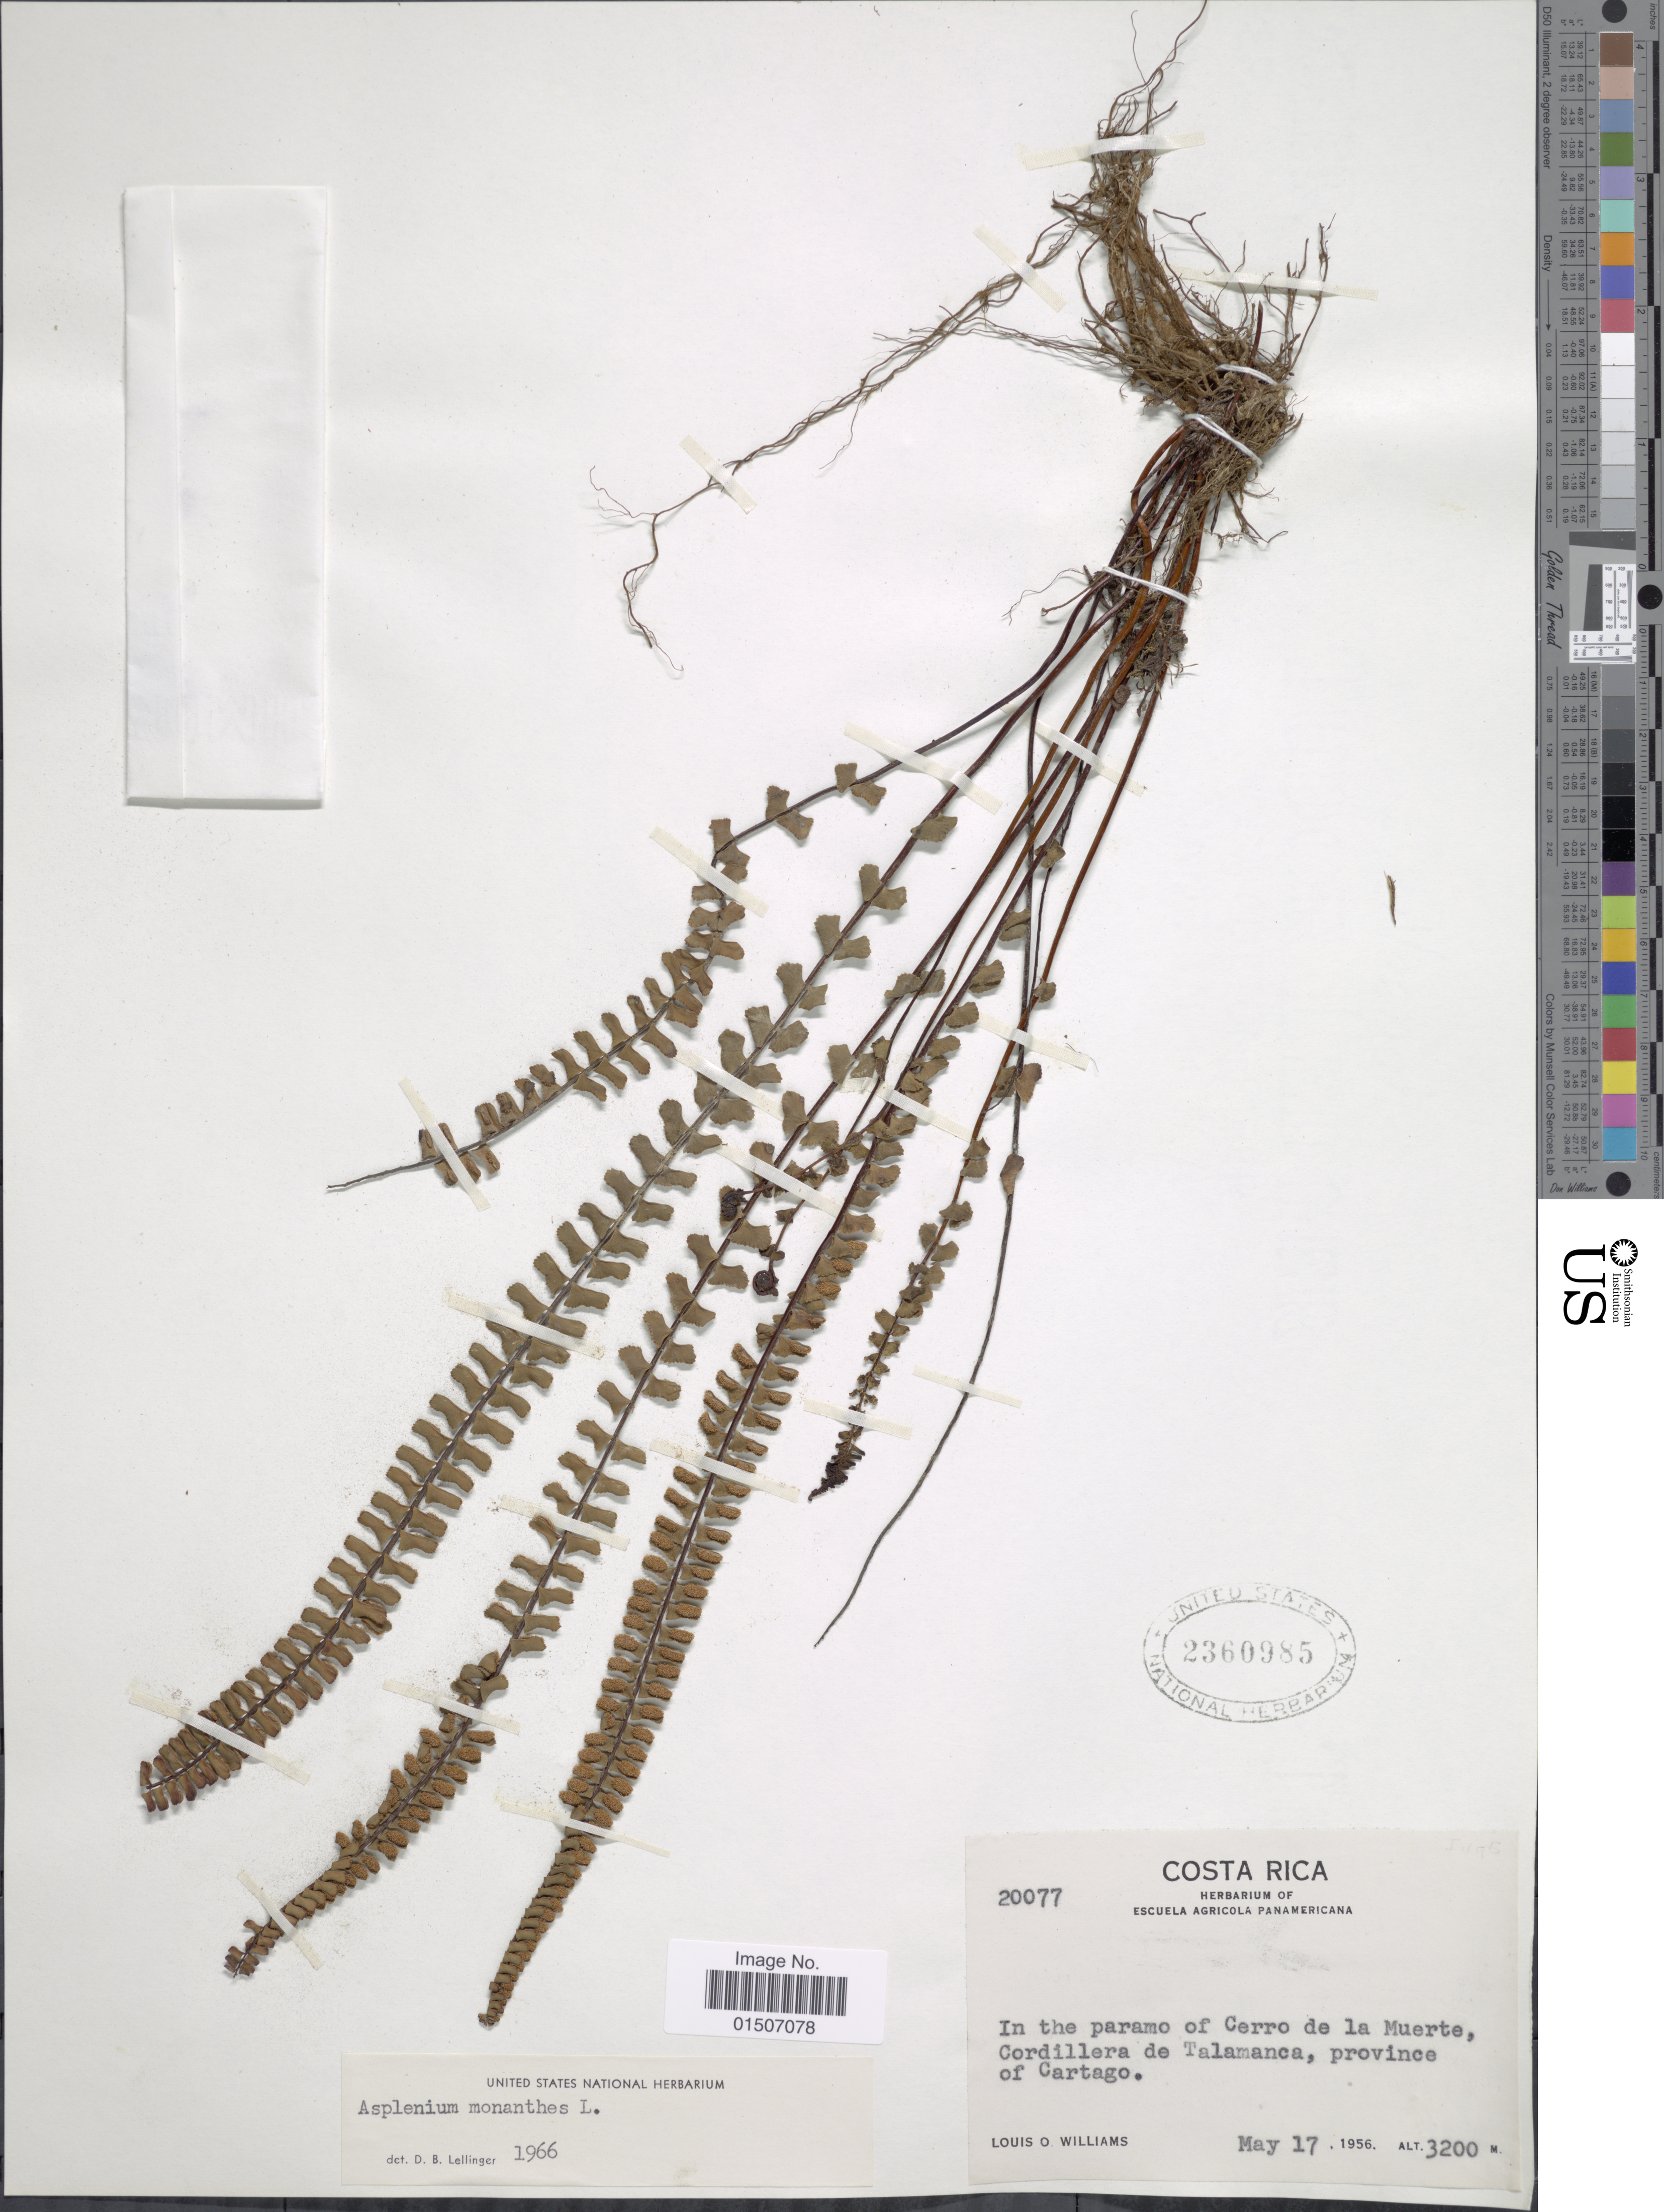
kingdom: Plantae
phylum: Tracheophyta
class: Polypodiopsida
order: Polypodiales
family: Aspleniaceae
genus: Asplenium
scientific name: Asplenium monanthes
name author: L.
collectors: L. O. Williams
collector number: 20077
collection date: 1956-05-17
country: Costa Rica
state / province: Cartago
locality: In the paramo of Cerro de la Muerte, Cordillera de Talamanca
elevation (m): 3200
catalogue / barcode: US 2360985